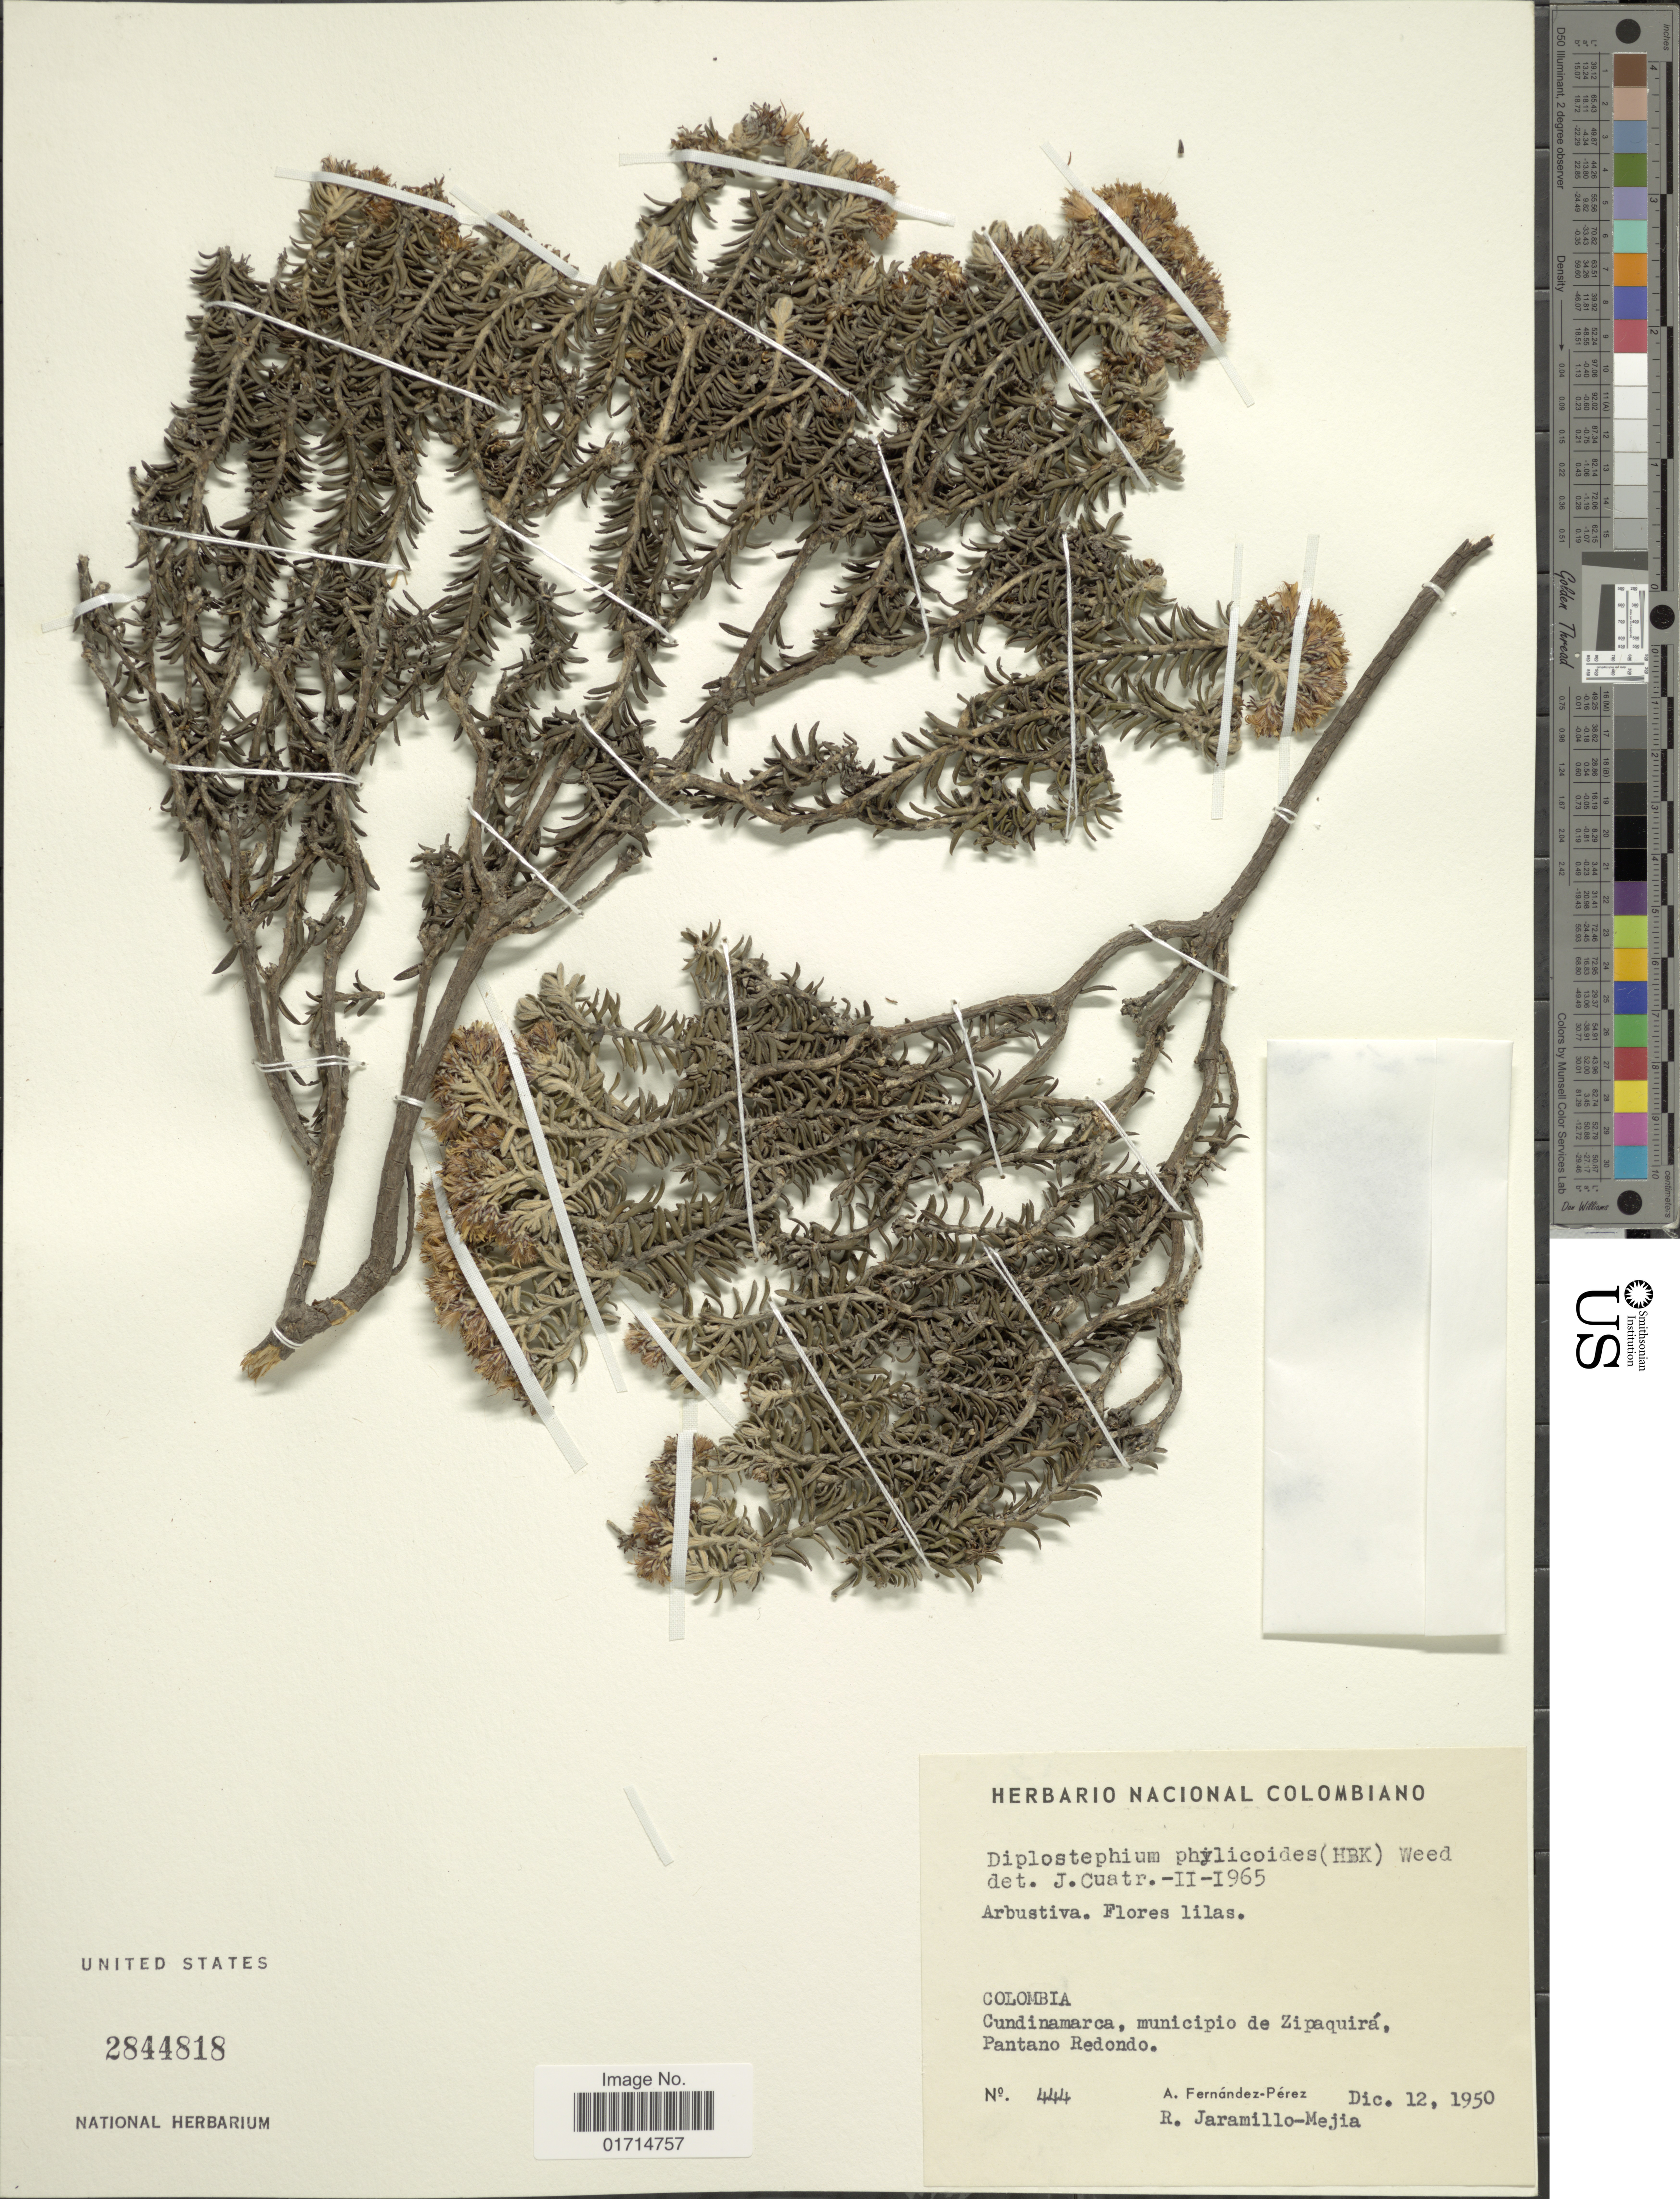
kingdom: Plantae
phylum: Tracheophyta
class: Magnoliopsida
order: Asterales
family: Asteraceae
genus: Diplostephium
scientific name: Diplostephium phylicoides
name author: (Kunth) Wedd.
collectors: A. Fernández-Pérez & R. Jaramillo M.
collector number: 444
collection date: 1950-12-12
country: Colombia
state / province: Cundinamarca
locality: Municipio de Zipaquira, Pantano Redondo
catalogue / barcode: US 2844818